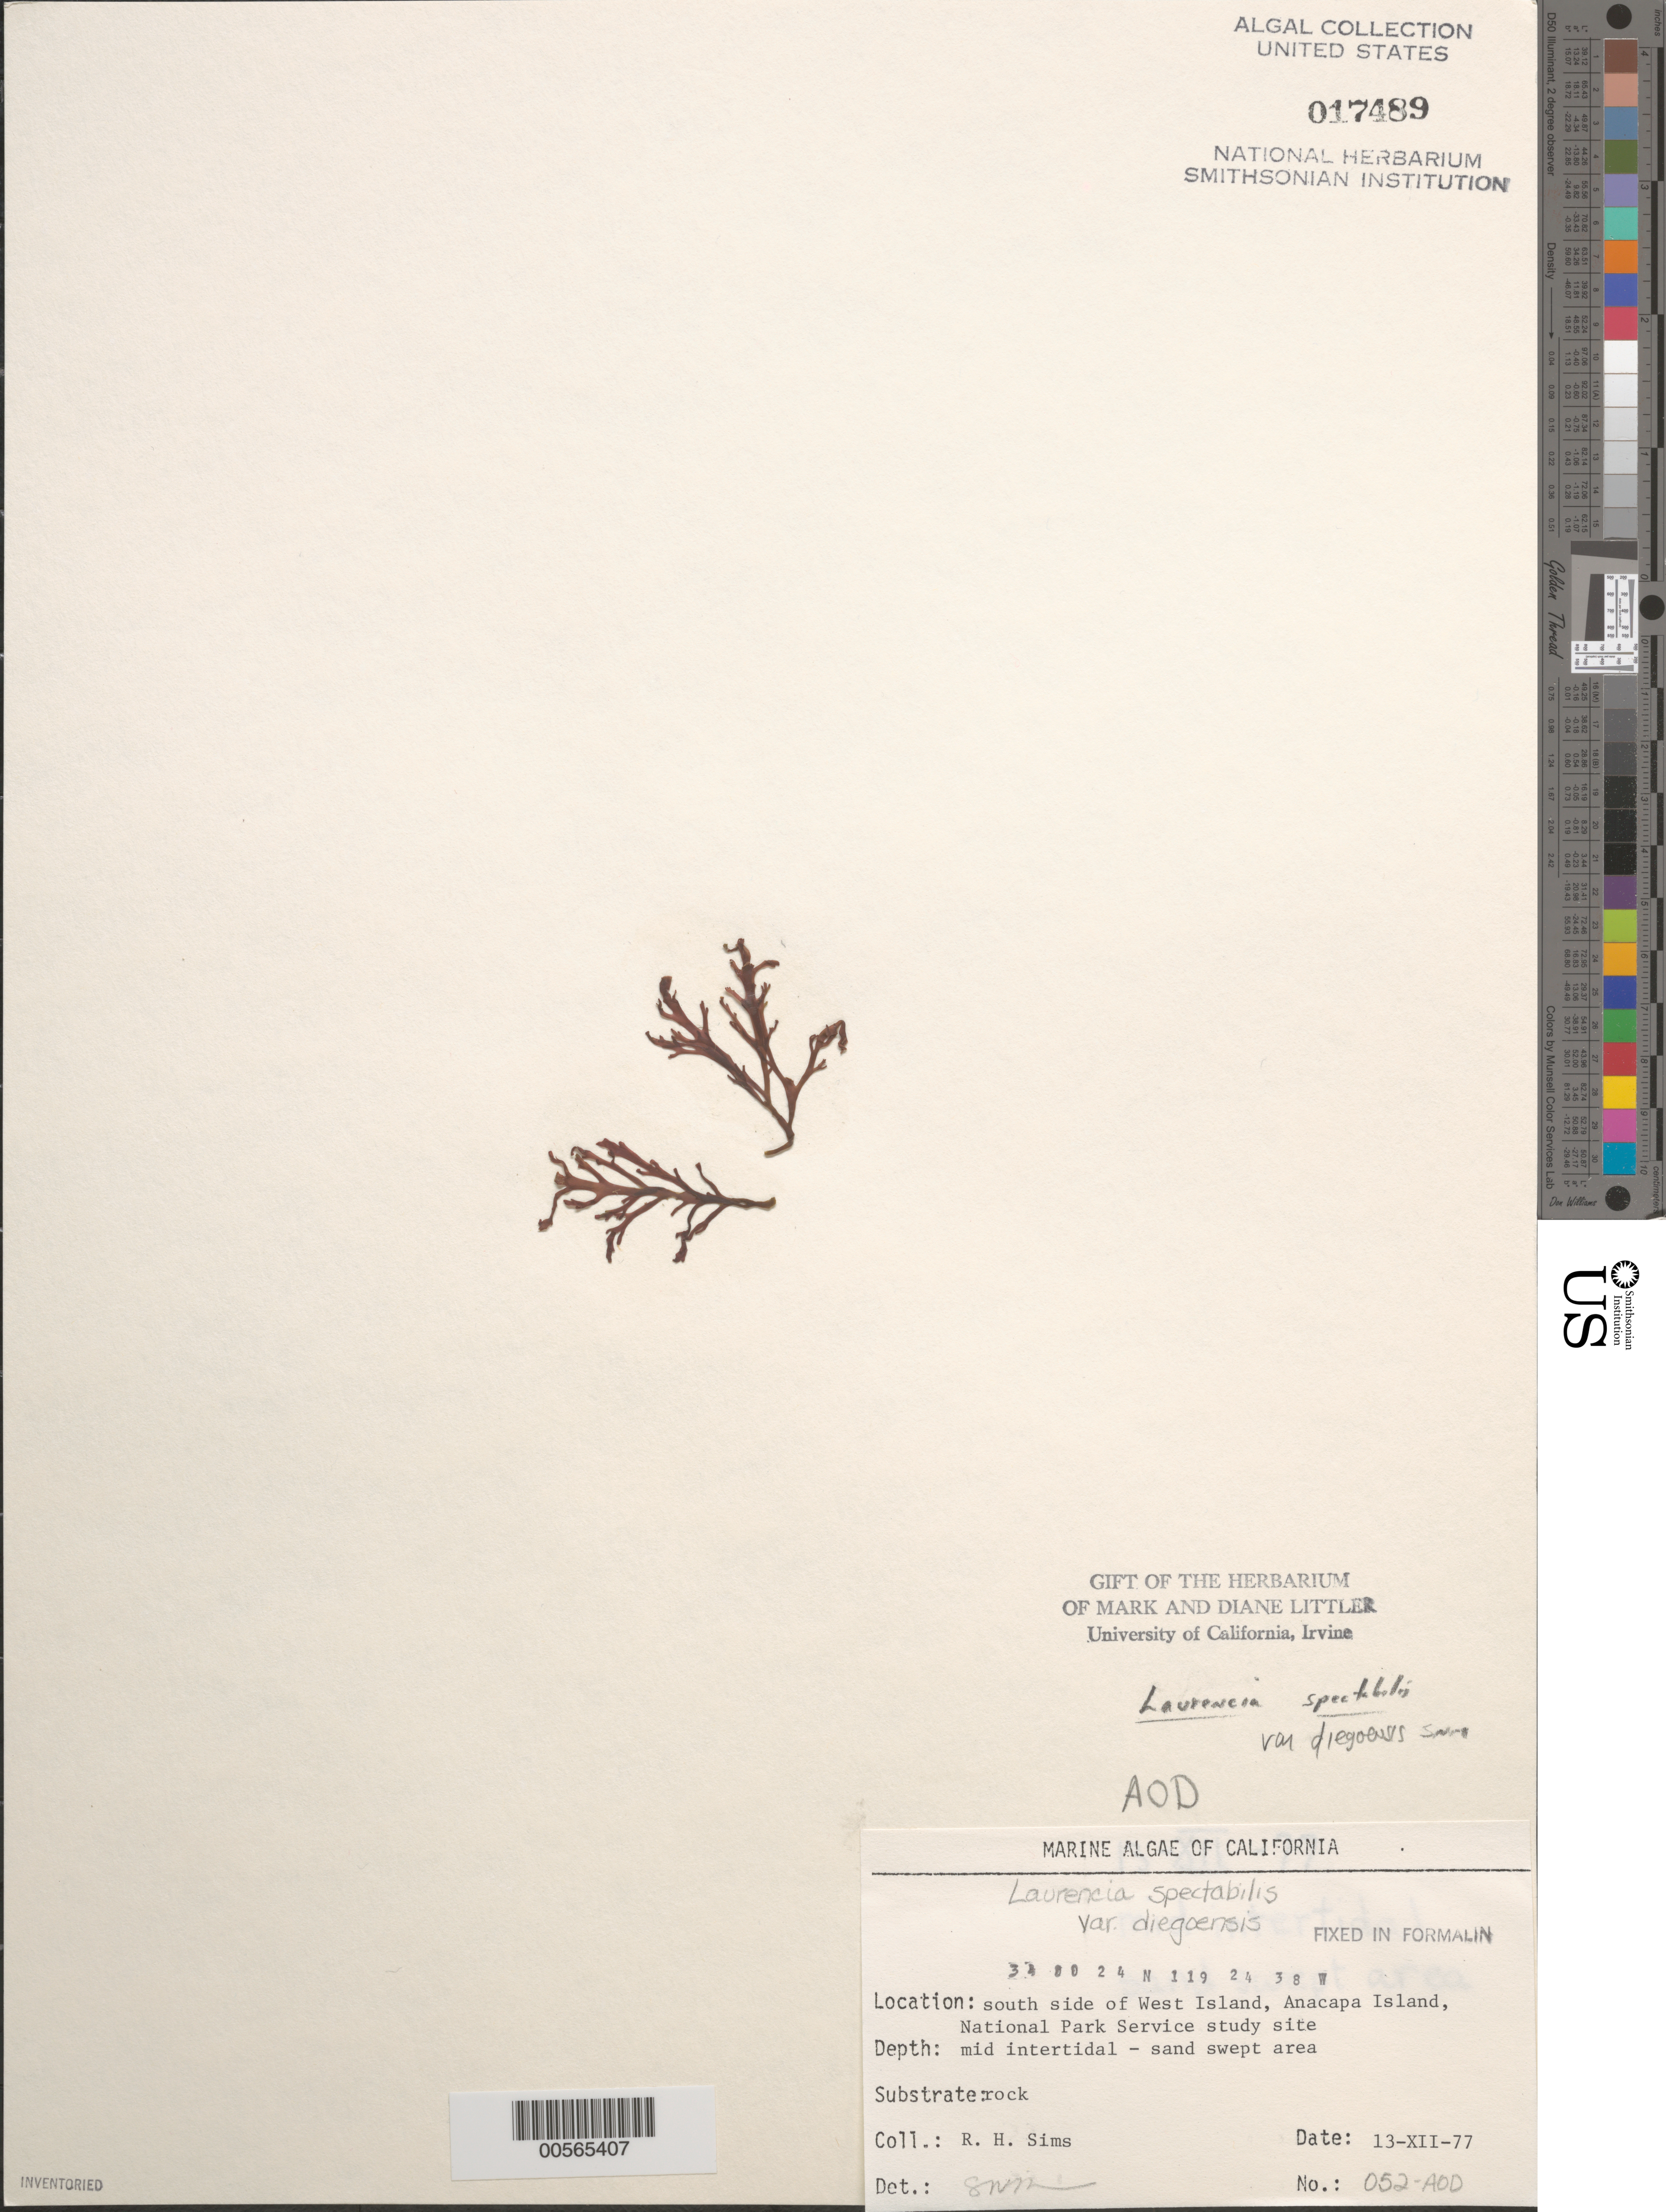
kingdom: Plantae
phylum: Rhodophyta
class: Florideophyceae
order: Ceramiales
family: Rhodomelaceae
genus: Osmundea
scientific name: Osmundea spectabilis var. diegoensis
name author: (E.Y. Dawson) K.W. Nam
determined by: Algae name updating Project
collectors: R. H. Sims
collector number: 052-AOD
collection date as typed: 13 Dec 1977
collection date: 1977-12-13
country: United States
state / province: California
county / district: Ventura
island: Anacapa Island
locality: South side of west island [National Park Service site]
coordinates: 34 00'24"N, 119 24'38"W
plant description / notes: BLM-SOCALBIGHT Rocky Intertidal Survey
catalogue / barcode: US 17489